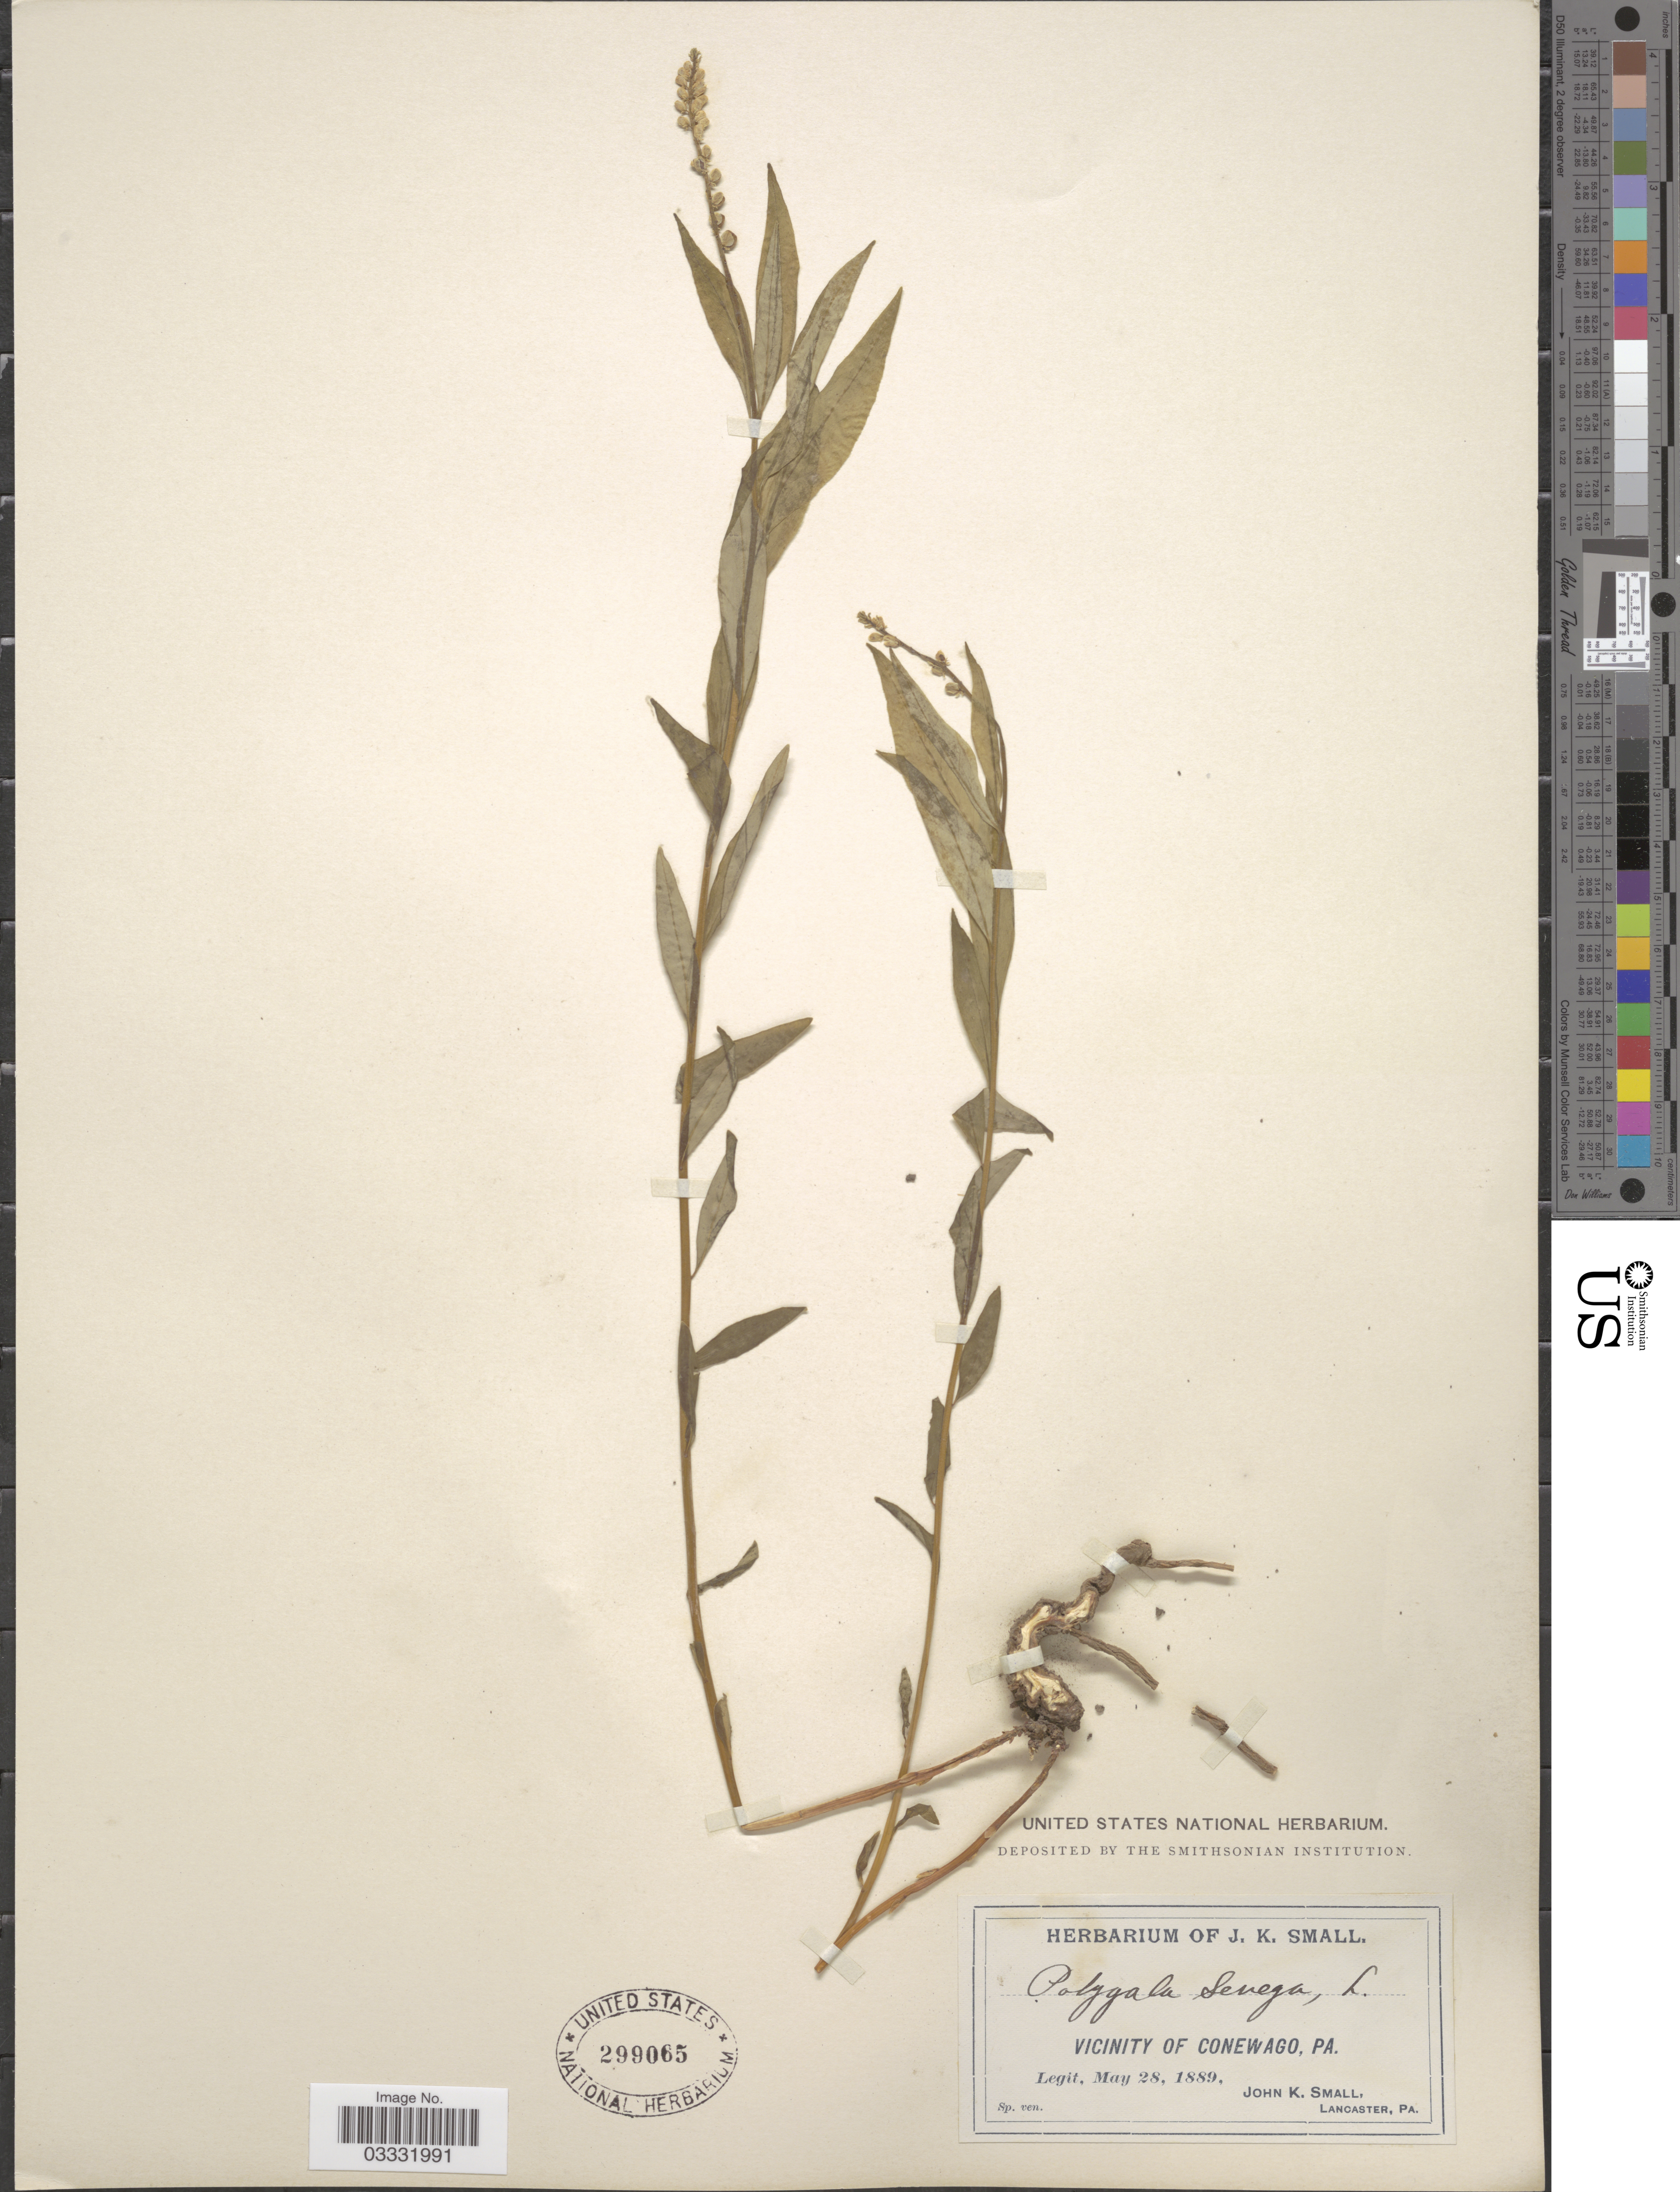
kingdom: Plantae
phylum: Tracheophyta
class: Magnoliopsida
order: Fabales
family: Polygalaceae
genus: Polygala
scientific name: Polygala senega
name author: L.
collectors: J. K. Small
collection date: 1889-05-28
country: United States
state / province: Pennsylvania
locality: Vicinity of Conewago.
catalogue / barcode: US 299065